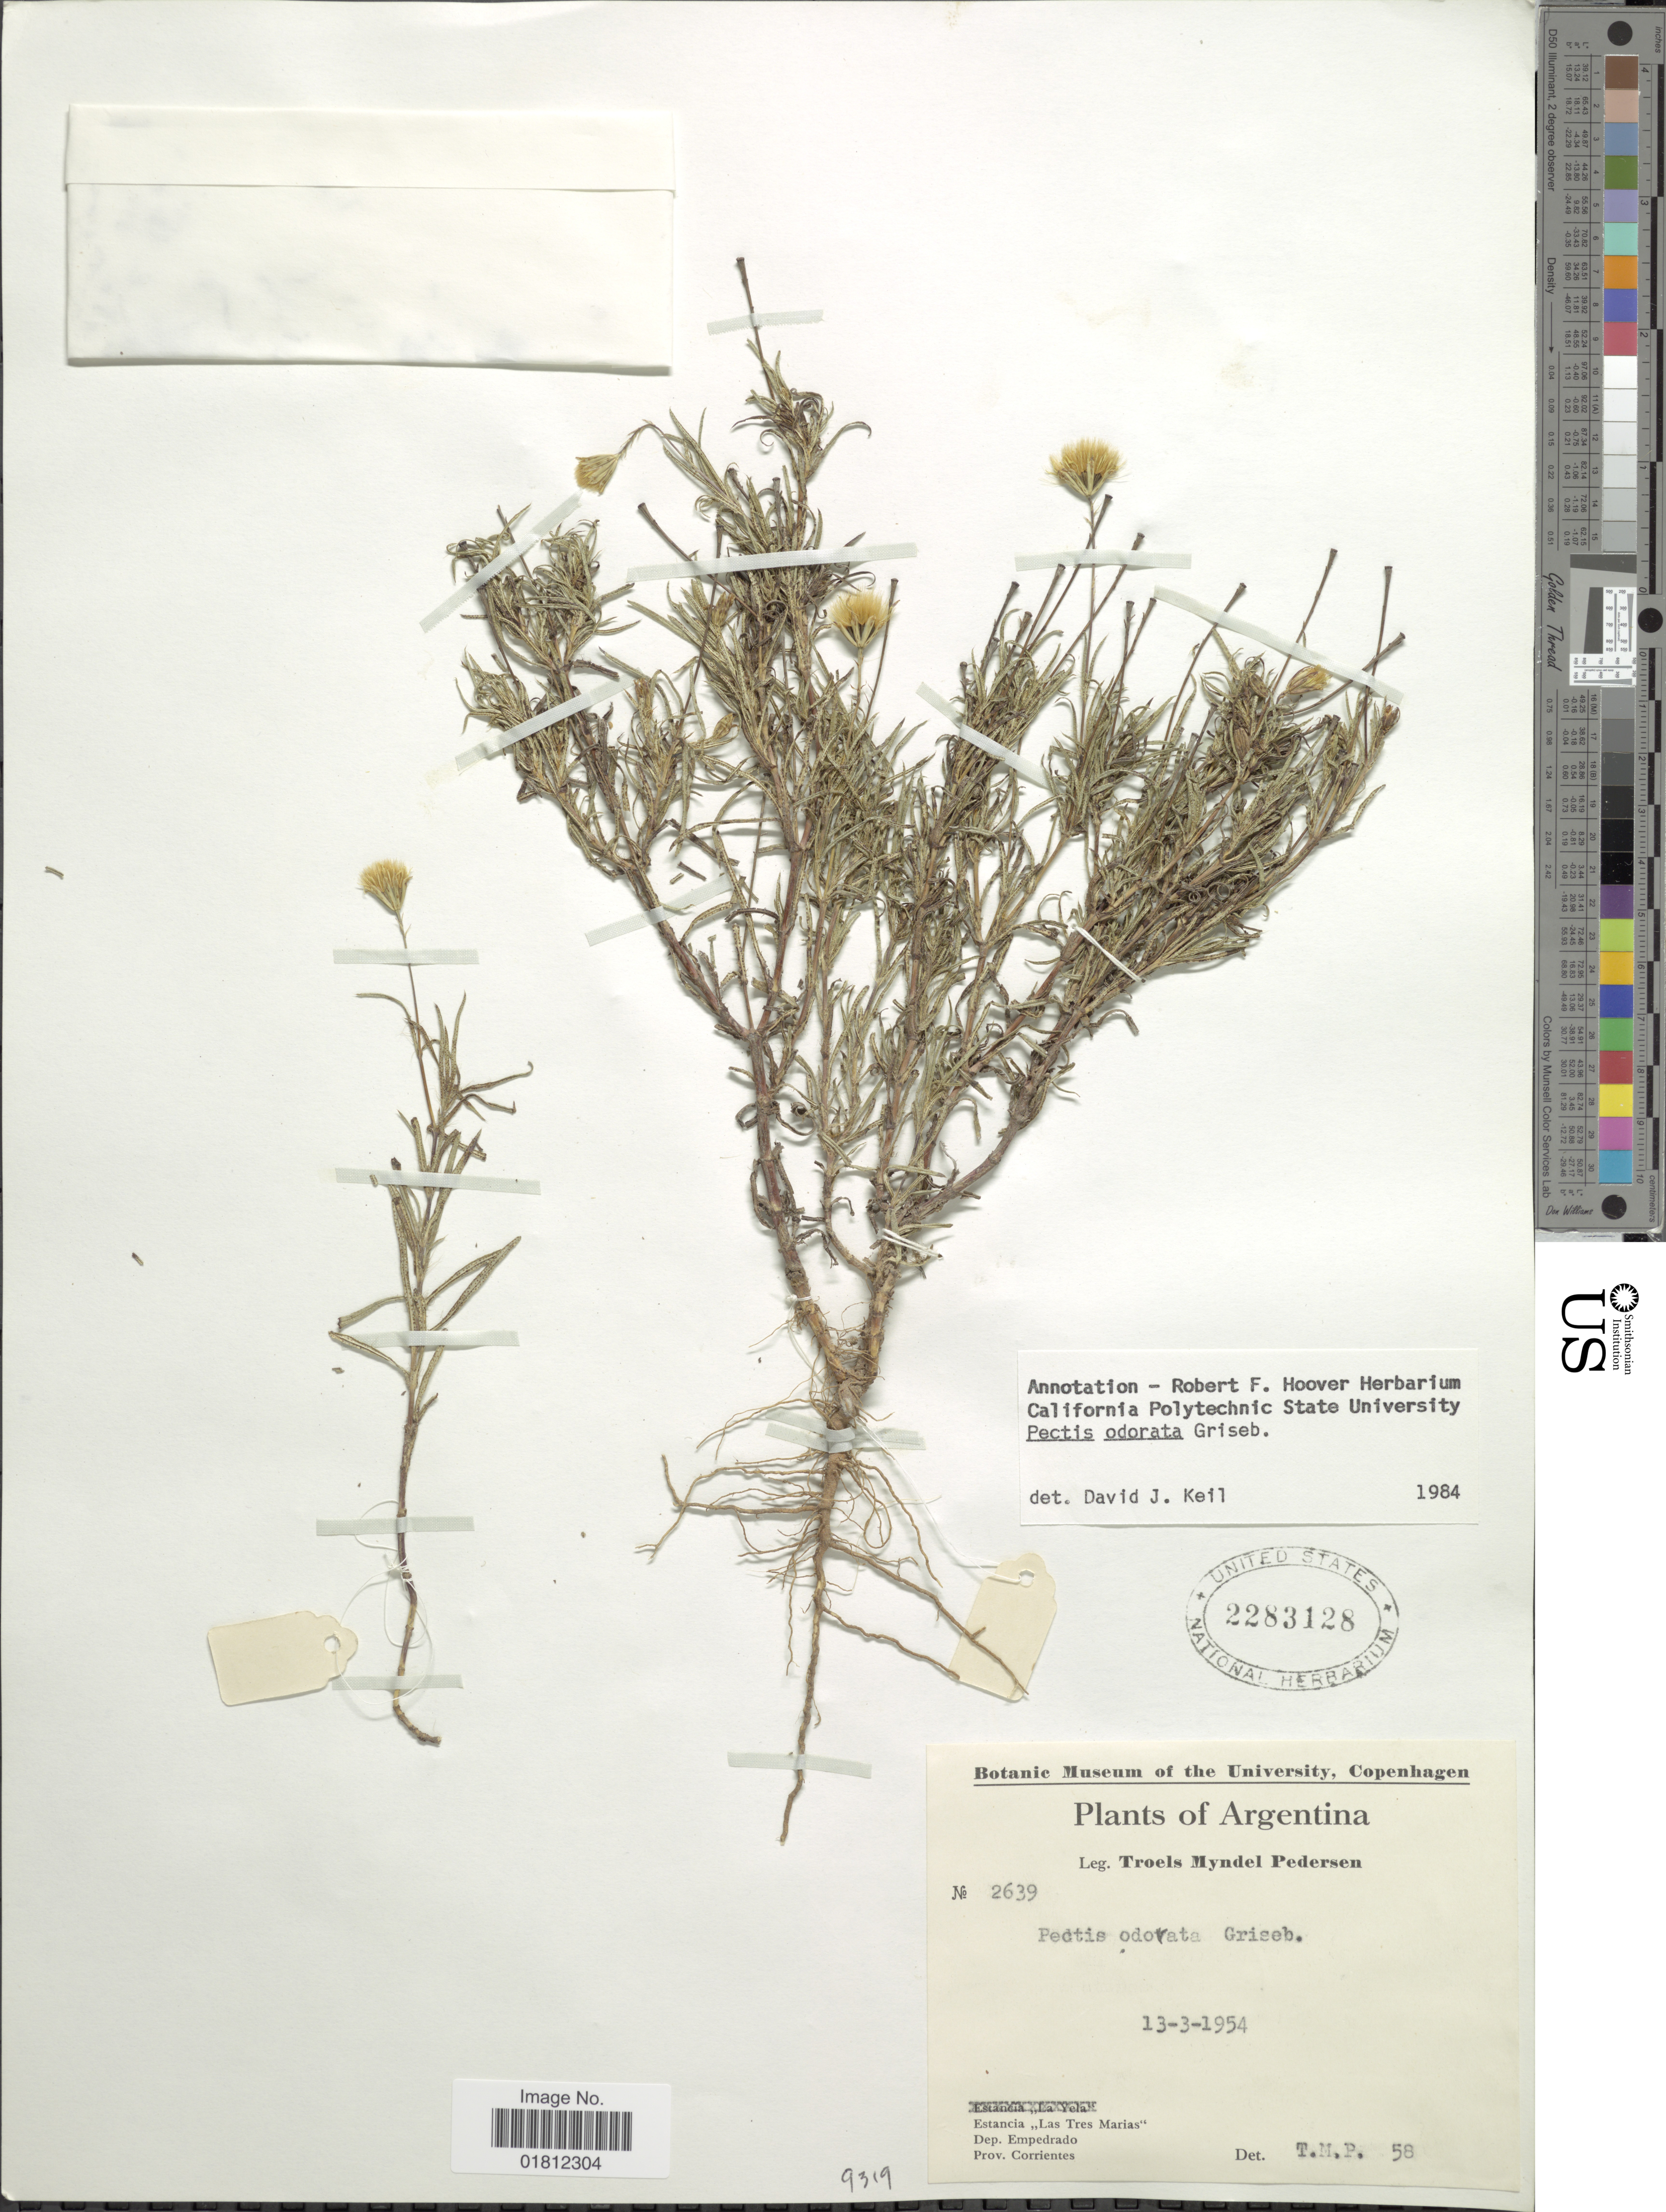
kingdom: Plantae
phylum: Tracheophyta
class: Magnoliopsida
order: Asterales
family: Asteraceae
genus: Pectis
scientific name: Pectis odorata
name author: Griseb.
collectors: T. Pederson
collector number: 2639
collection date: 1954-03-13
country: Argentina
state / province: Corrientes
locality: Estancia "Las Tres Marias", Dep. Empedrado, Prov. Corrientes.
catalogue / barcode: US 2283128